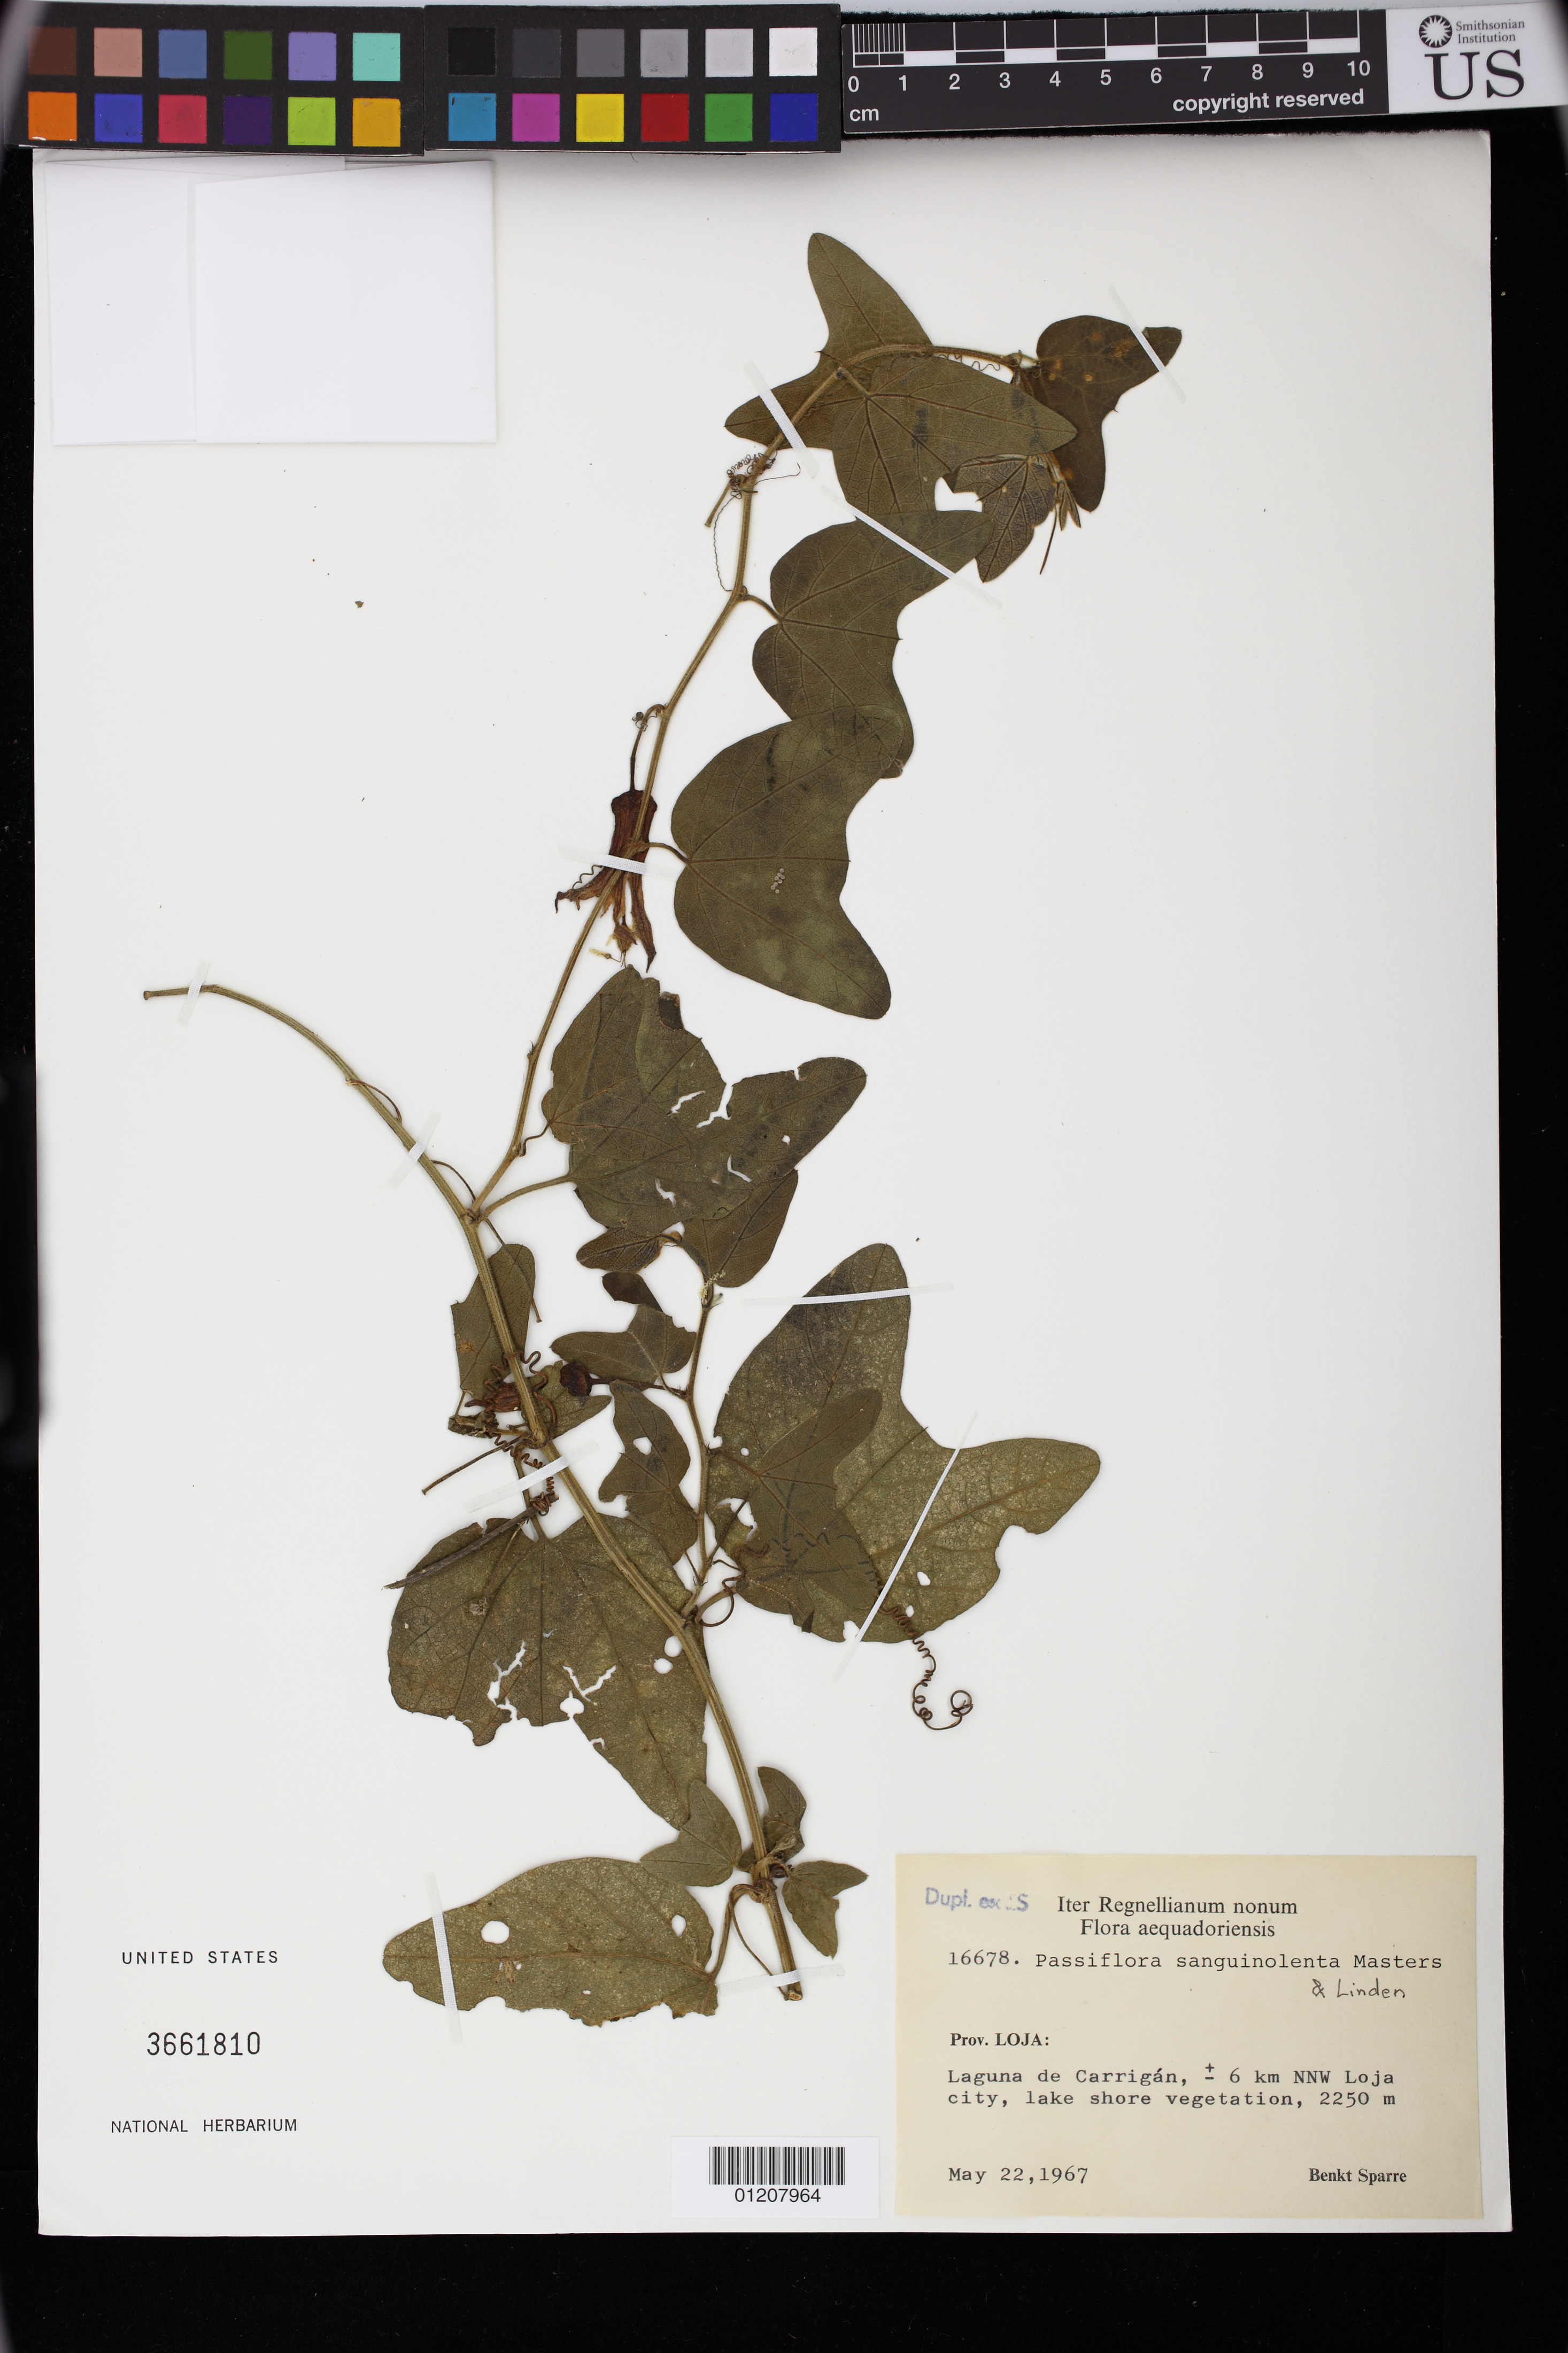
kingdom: Plantae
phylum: Tracheophyta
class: Magnoliopsida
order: Malpighiales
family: Passifloraceae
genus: Passiflora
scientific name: Passiflora sanguinolenta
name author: Mast. & Linden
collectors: B. Sparre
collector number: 16678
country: Ecuador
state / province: Loja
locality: Laguna de Carrigan, NNW of Loja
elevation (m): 2250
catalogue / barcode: US 33661810